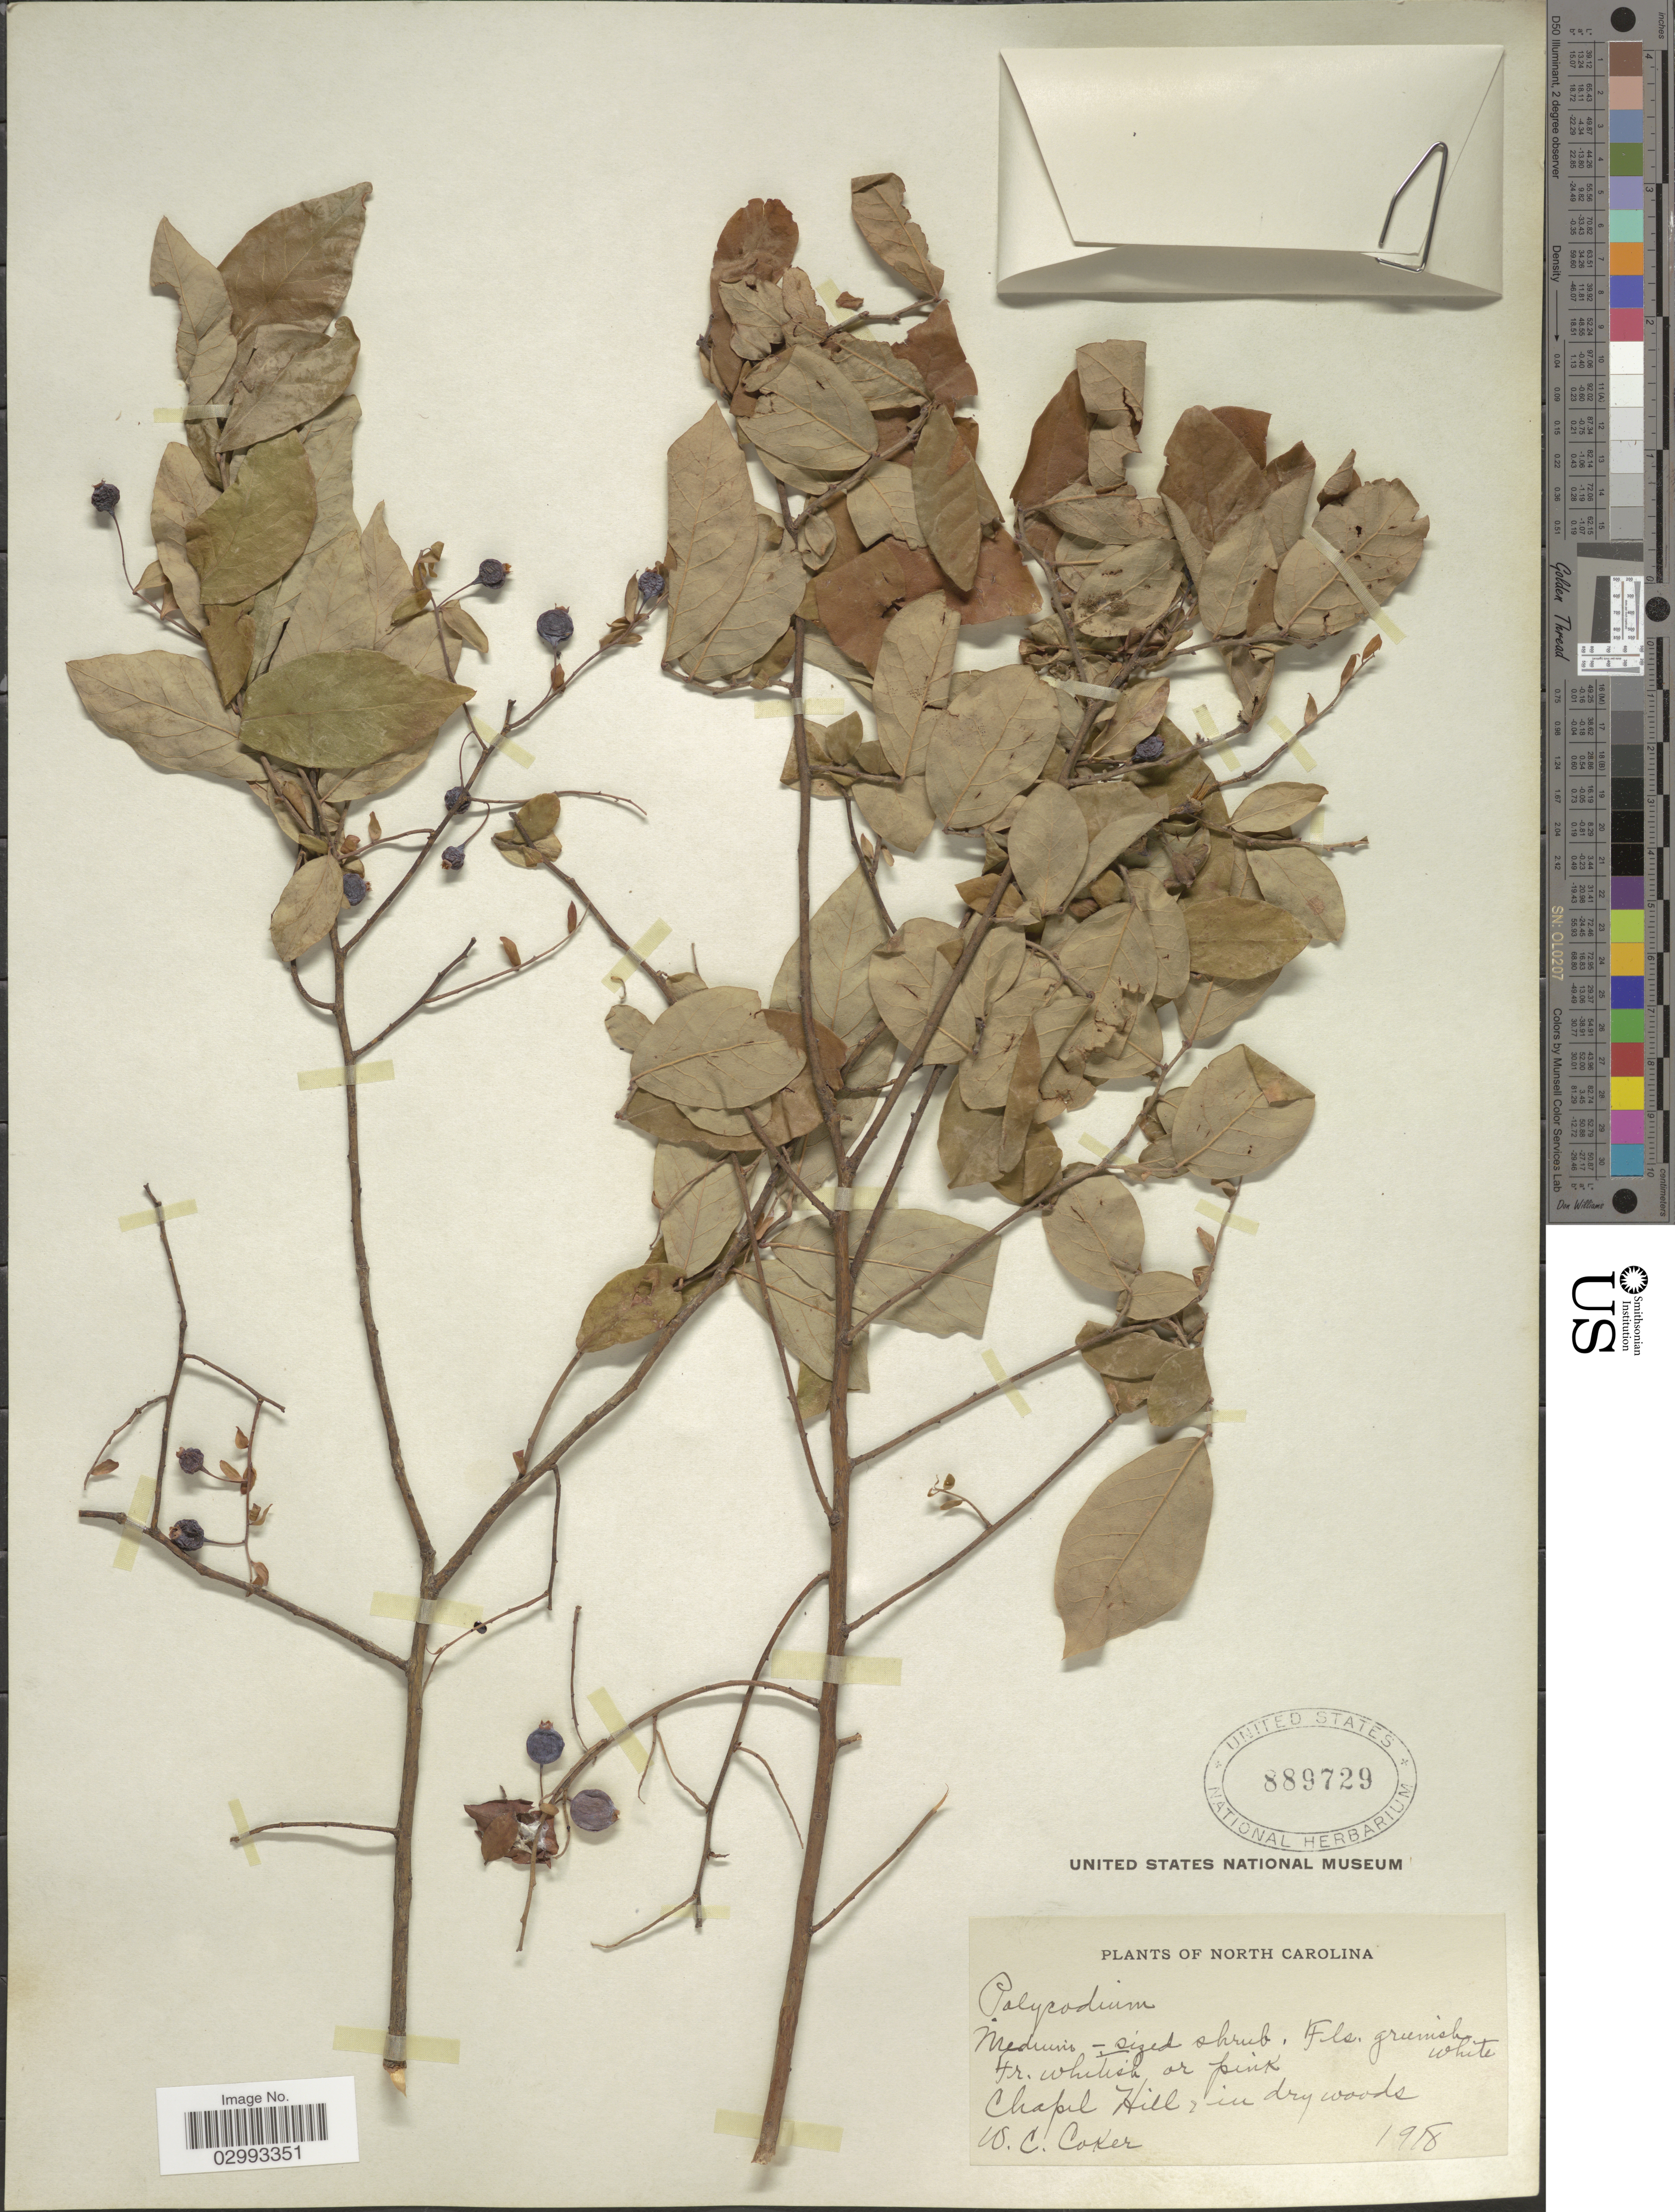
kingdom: Plantae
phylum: Tracheophyta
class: Magnoliopsida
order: Ericales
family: Ericaceae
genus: Polycodium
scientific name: Polycodium stamineum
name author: (L.) Greene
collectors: W. Coker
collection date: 1918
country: United States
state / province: North Carolina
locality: Chapel Hill, in dry woods.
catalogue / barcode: US 889729